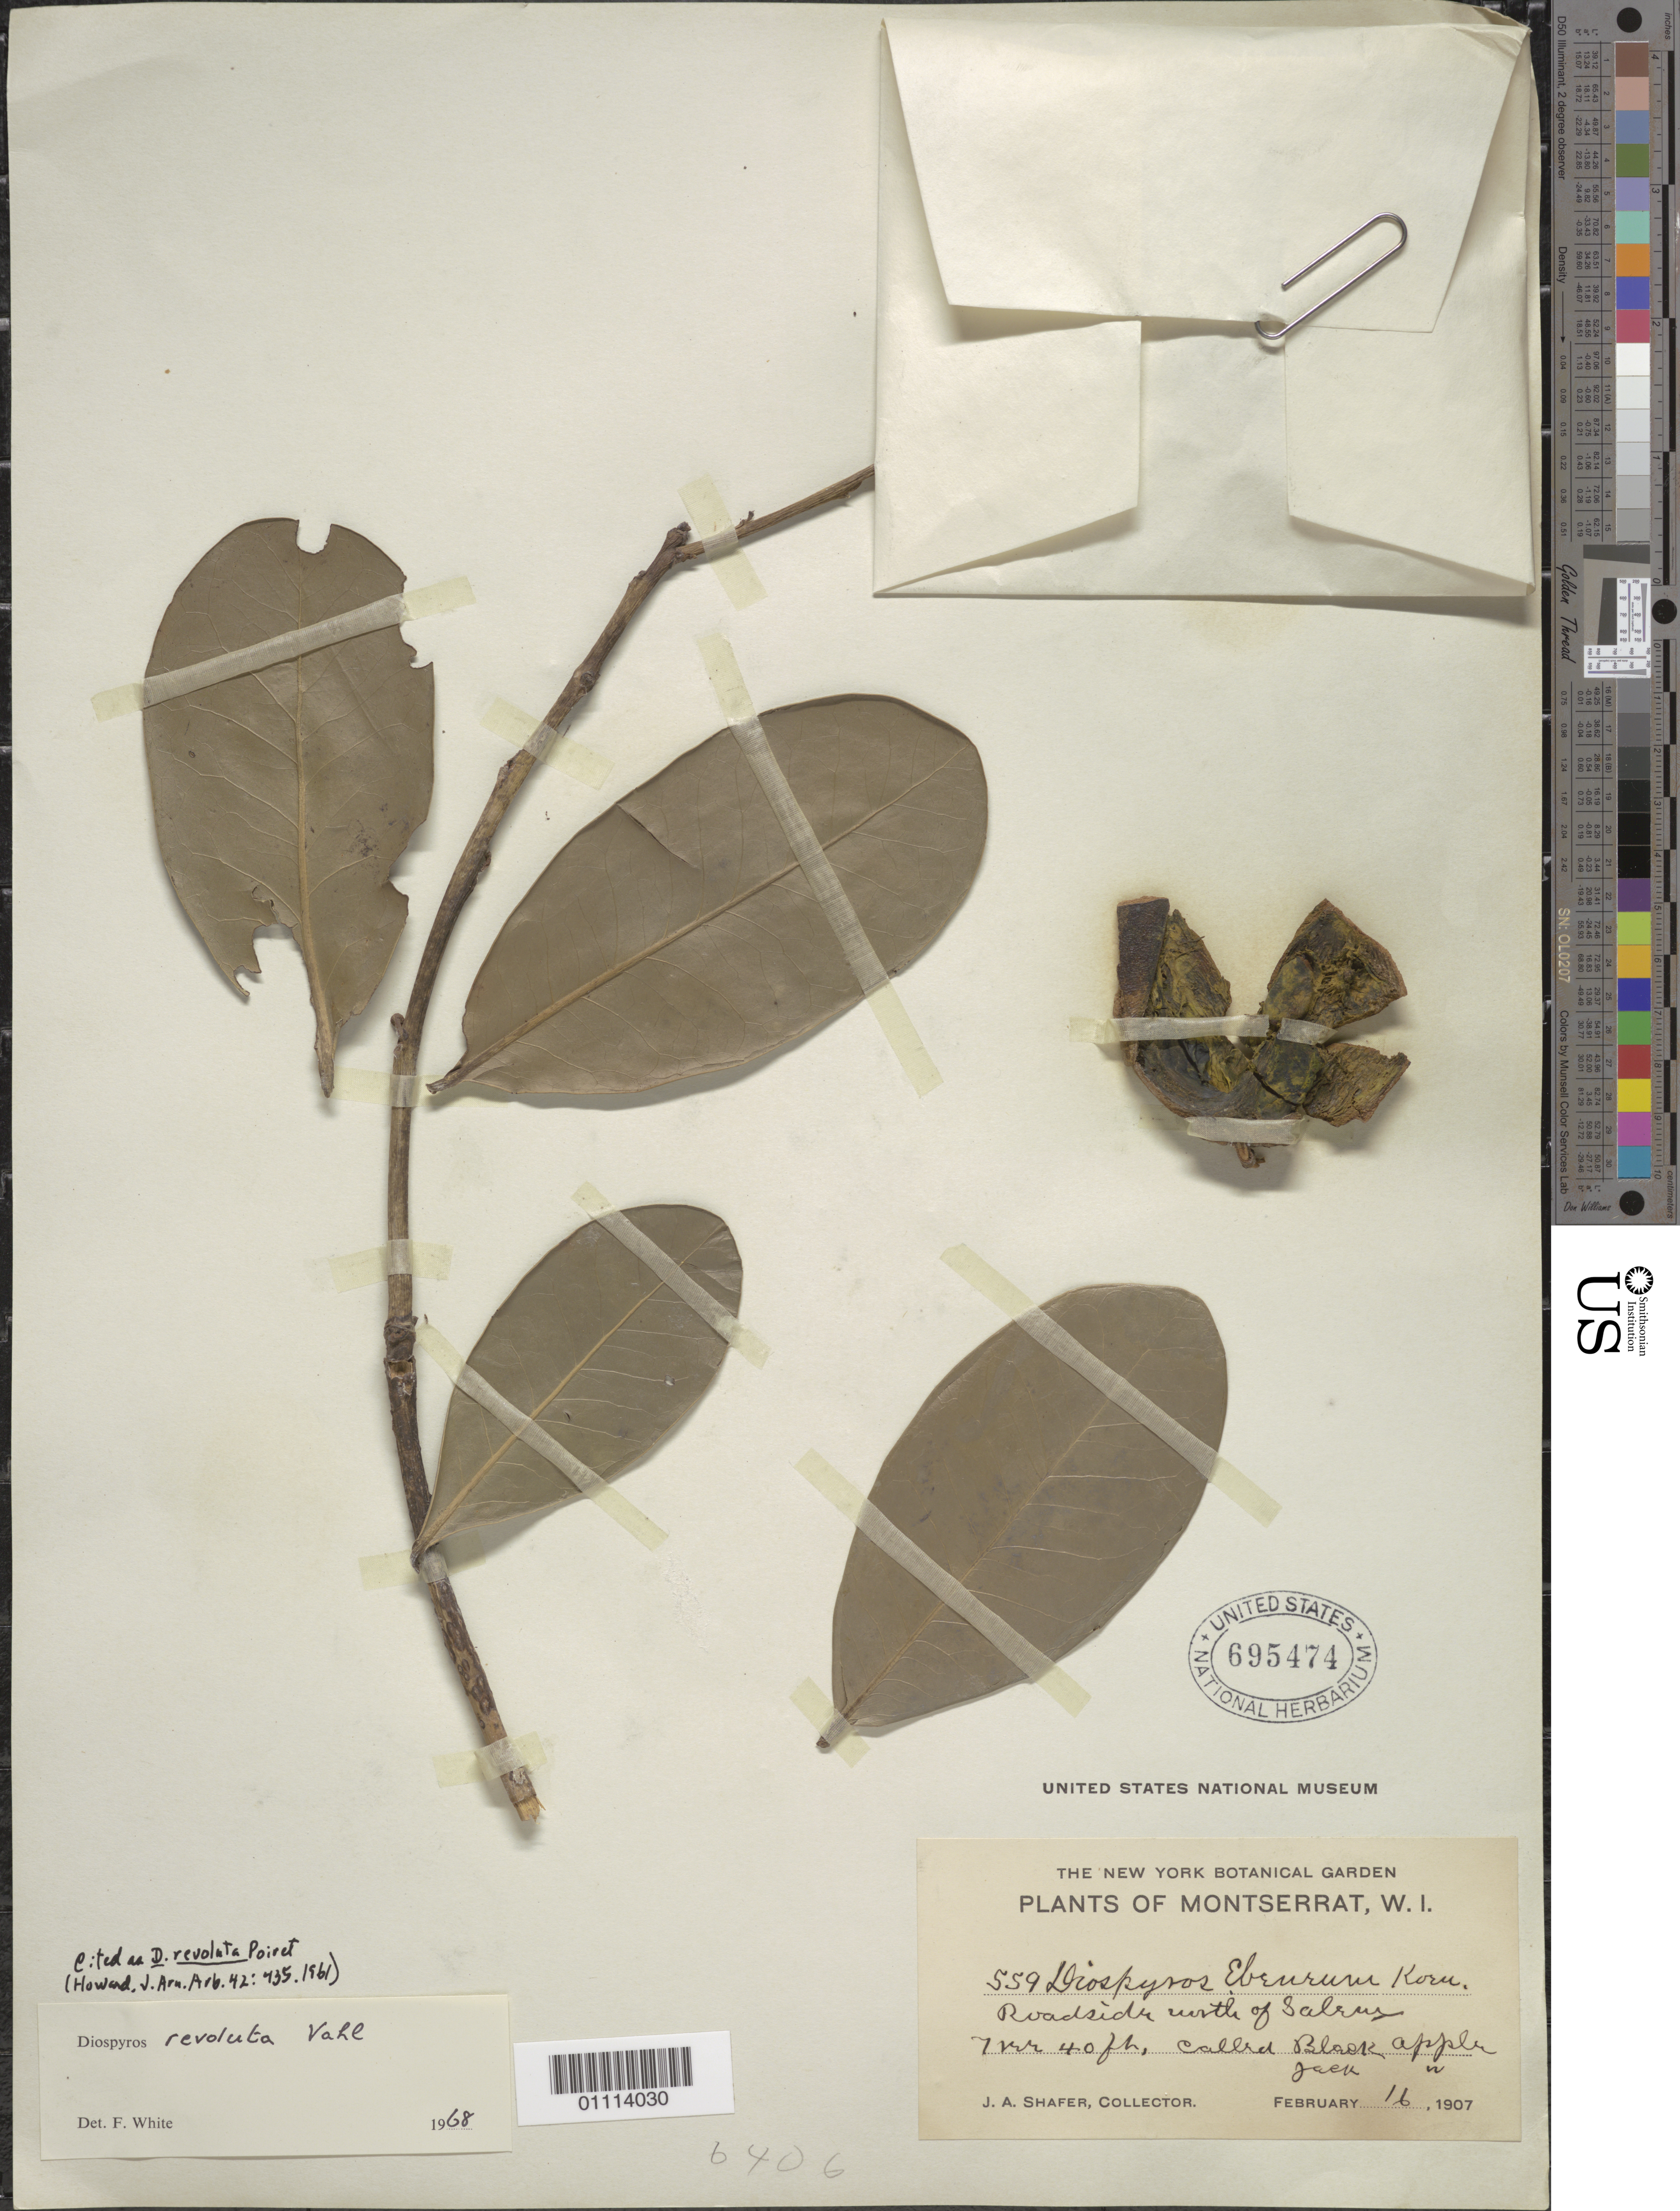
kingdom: Plantae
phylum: Tracheophyta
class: Magnoliopsida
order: Ericales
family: Ebenaceae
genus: Diospyros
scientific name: Diospyros revoluta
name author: Poir.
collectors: J. A. Shafer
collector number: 559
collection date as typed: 16 Feb 1907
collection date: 1907-02-16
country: Montserrat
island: Montserrat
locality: Roadside N of Saleus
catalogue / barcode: US 695474